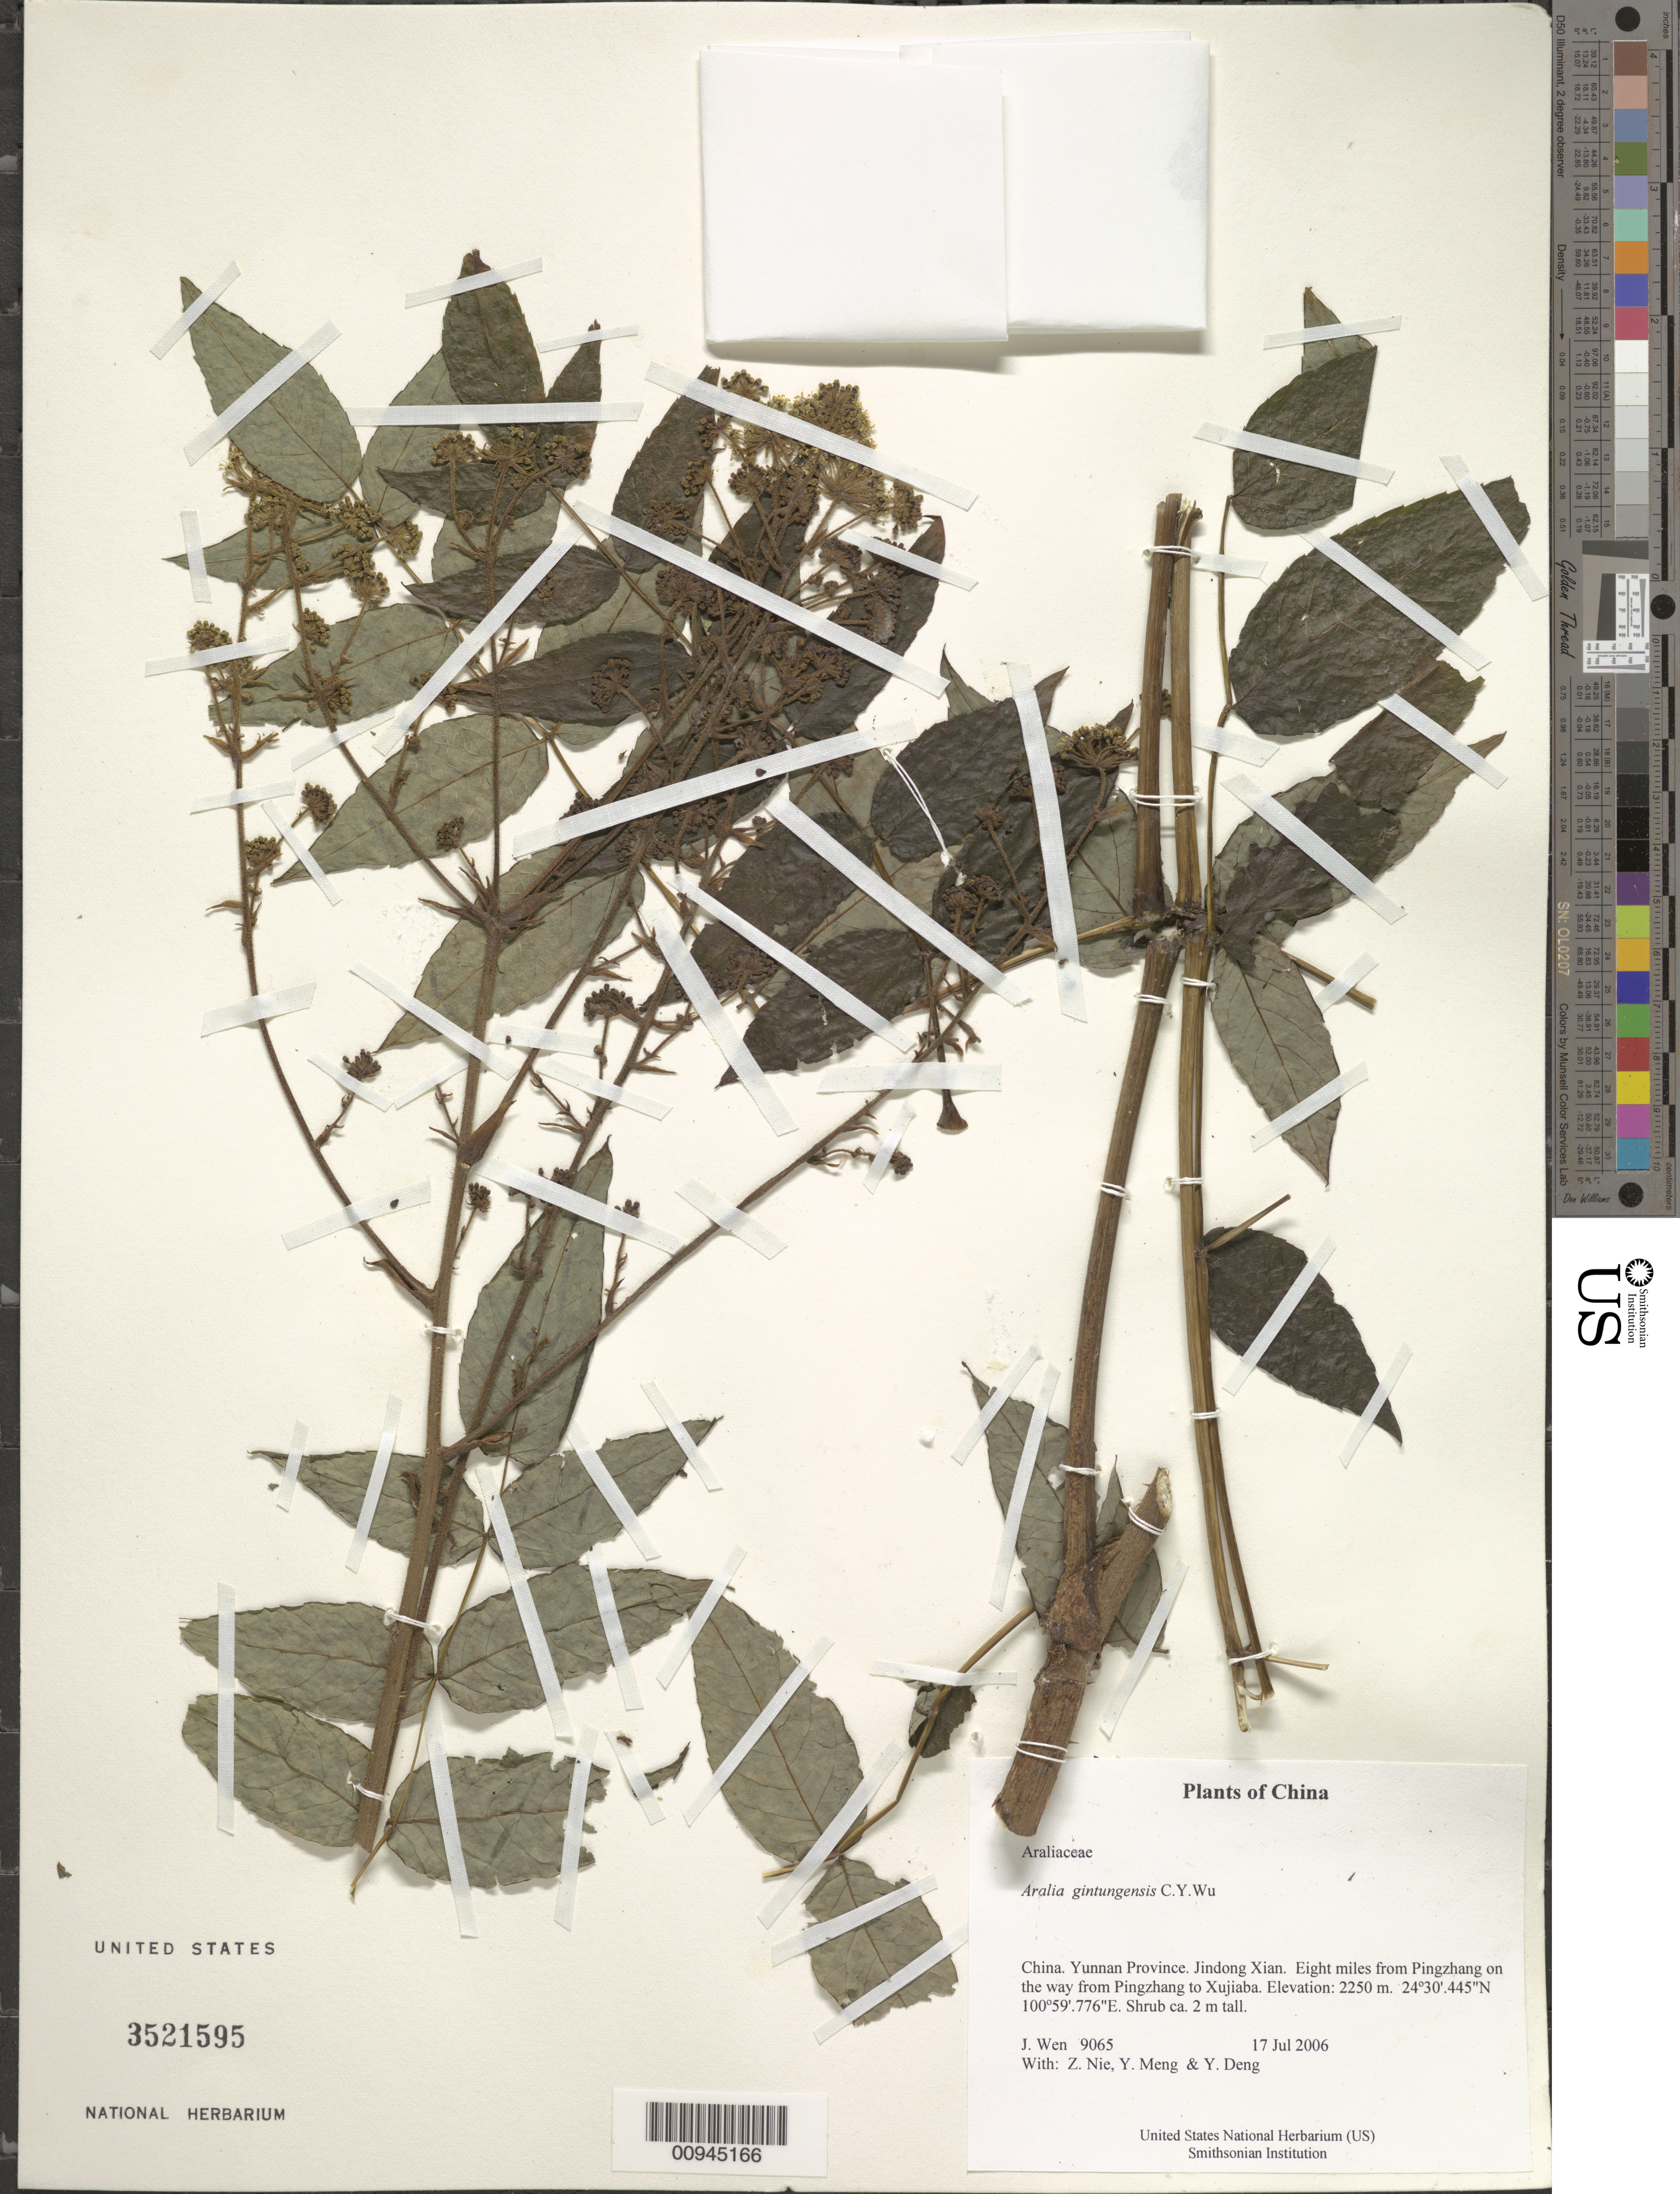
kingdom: Plantae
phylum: Tracheophyta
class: Magnoliopsida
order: Apiales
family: Araliaceae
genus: Aralia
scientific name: Aralia gintungensis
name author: C.Y. Wu ex K.M. Feng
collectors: J. Wen, Z. Nie, Y. Meng & Y. Deng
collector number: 9065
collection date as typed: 17 Jul 2006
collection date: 2006-07-17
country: China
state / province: Yunnan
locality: Jindong Xian, 8 mi from Pingzhang on the way from Pingzhang to Xujiaba.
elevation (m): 2250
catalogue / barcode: US 3521595